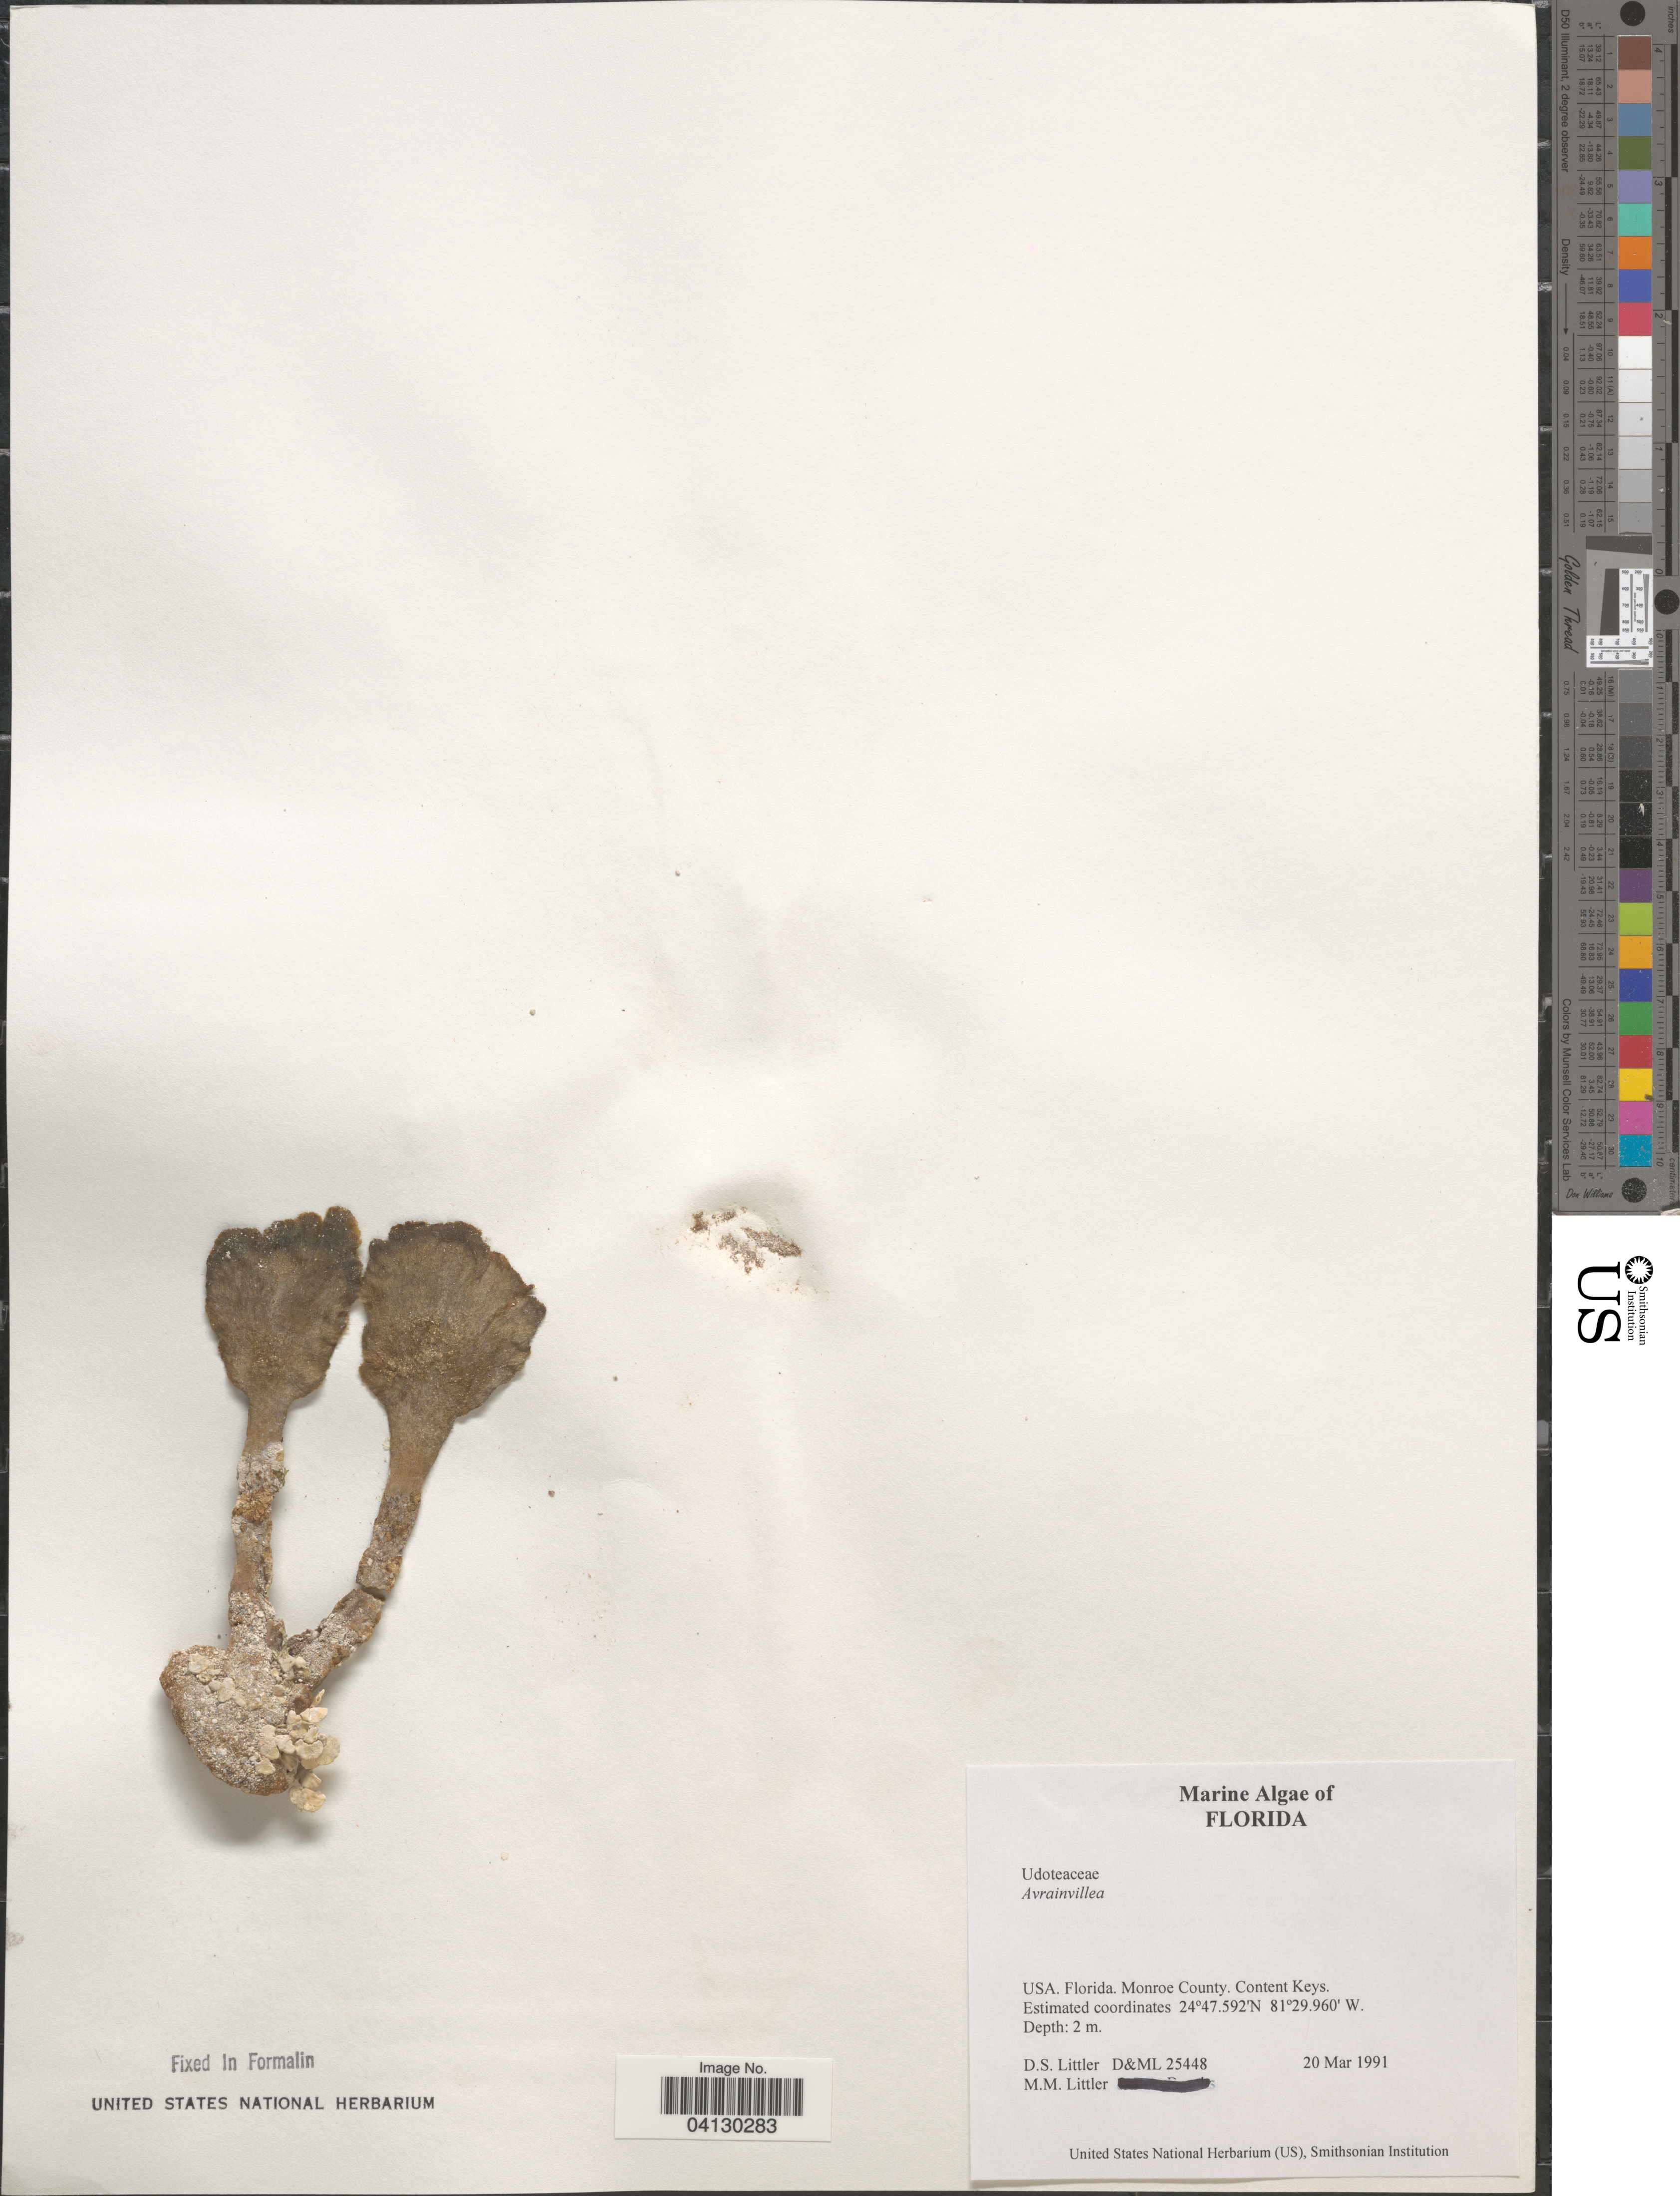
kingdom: Plantae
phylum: Chlorophyta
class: Ulvophyceae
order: Bryopsidales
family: Dichotomosiphonaceae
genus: Avrainvillea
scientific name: Avrainvillea sp.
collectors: D. S. Littler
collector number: D&ML25448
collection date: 1991-03-20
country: United States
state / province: Florida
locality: Monroe County. Content Keys.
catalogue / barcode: US 239490